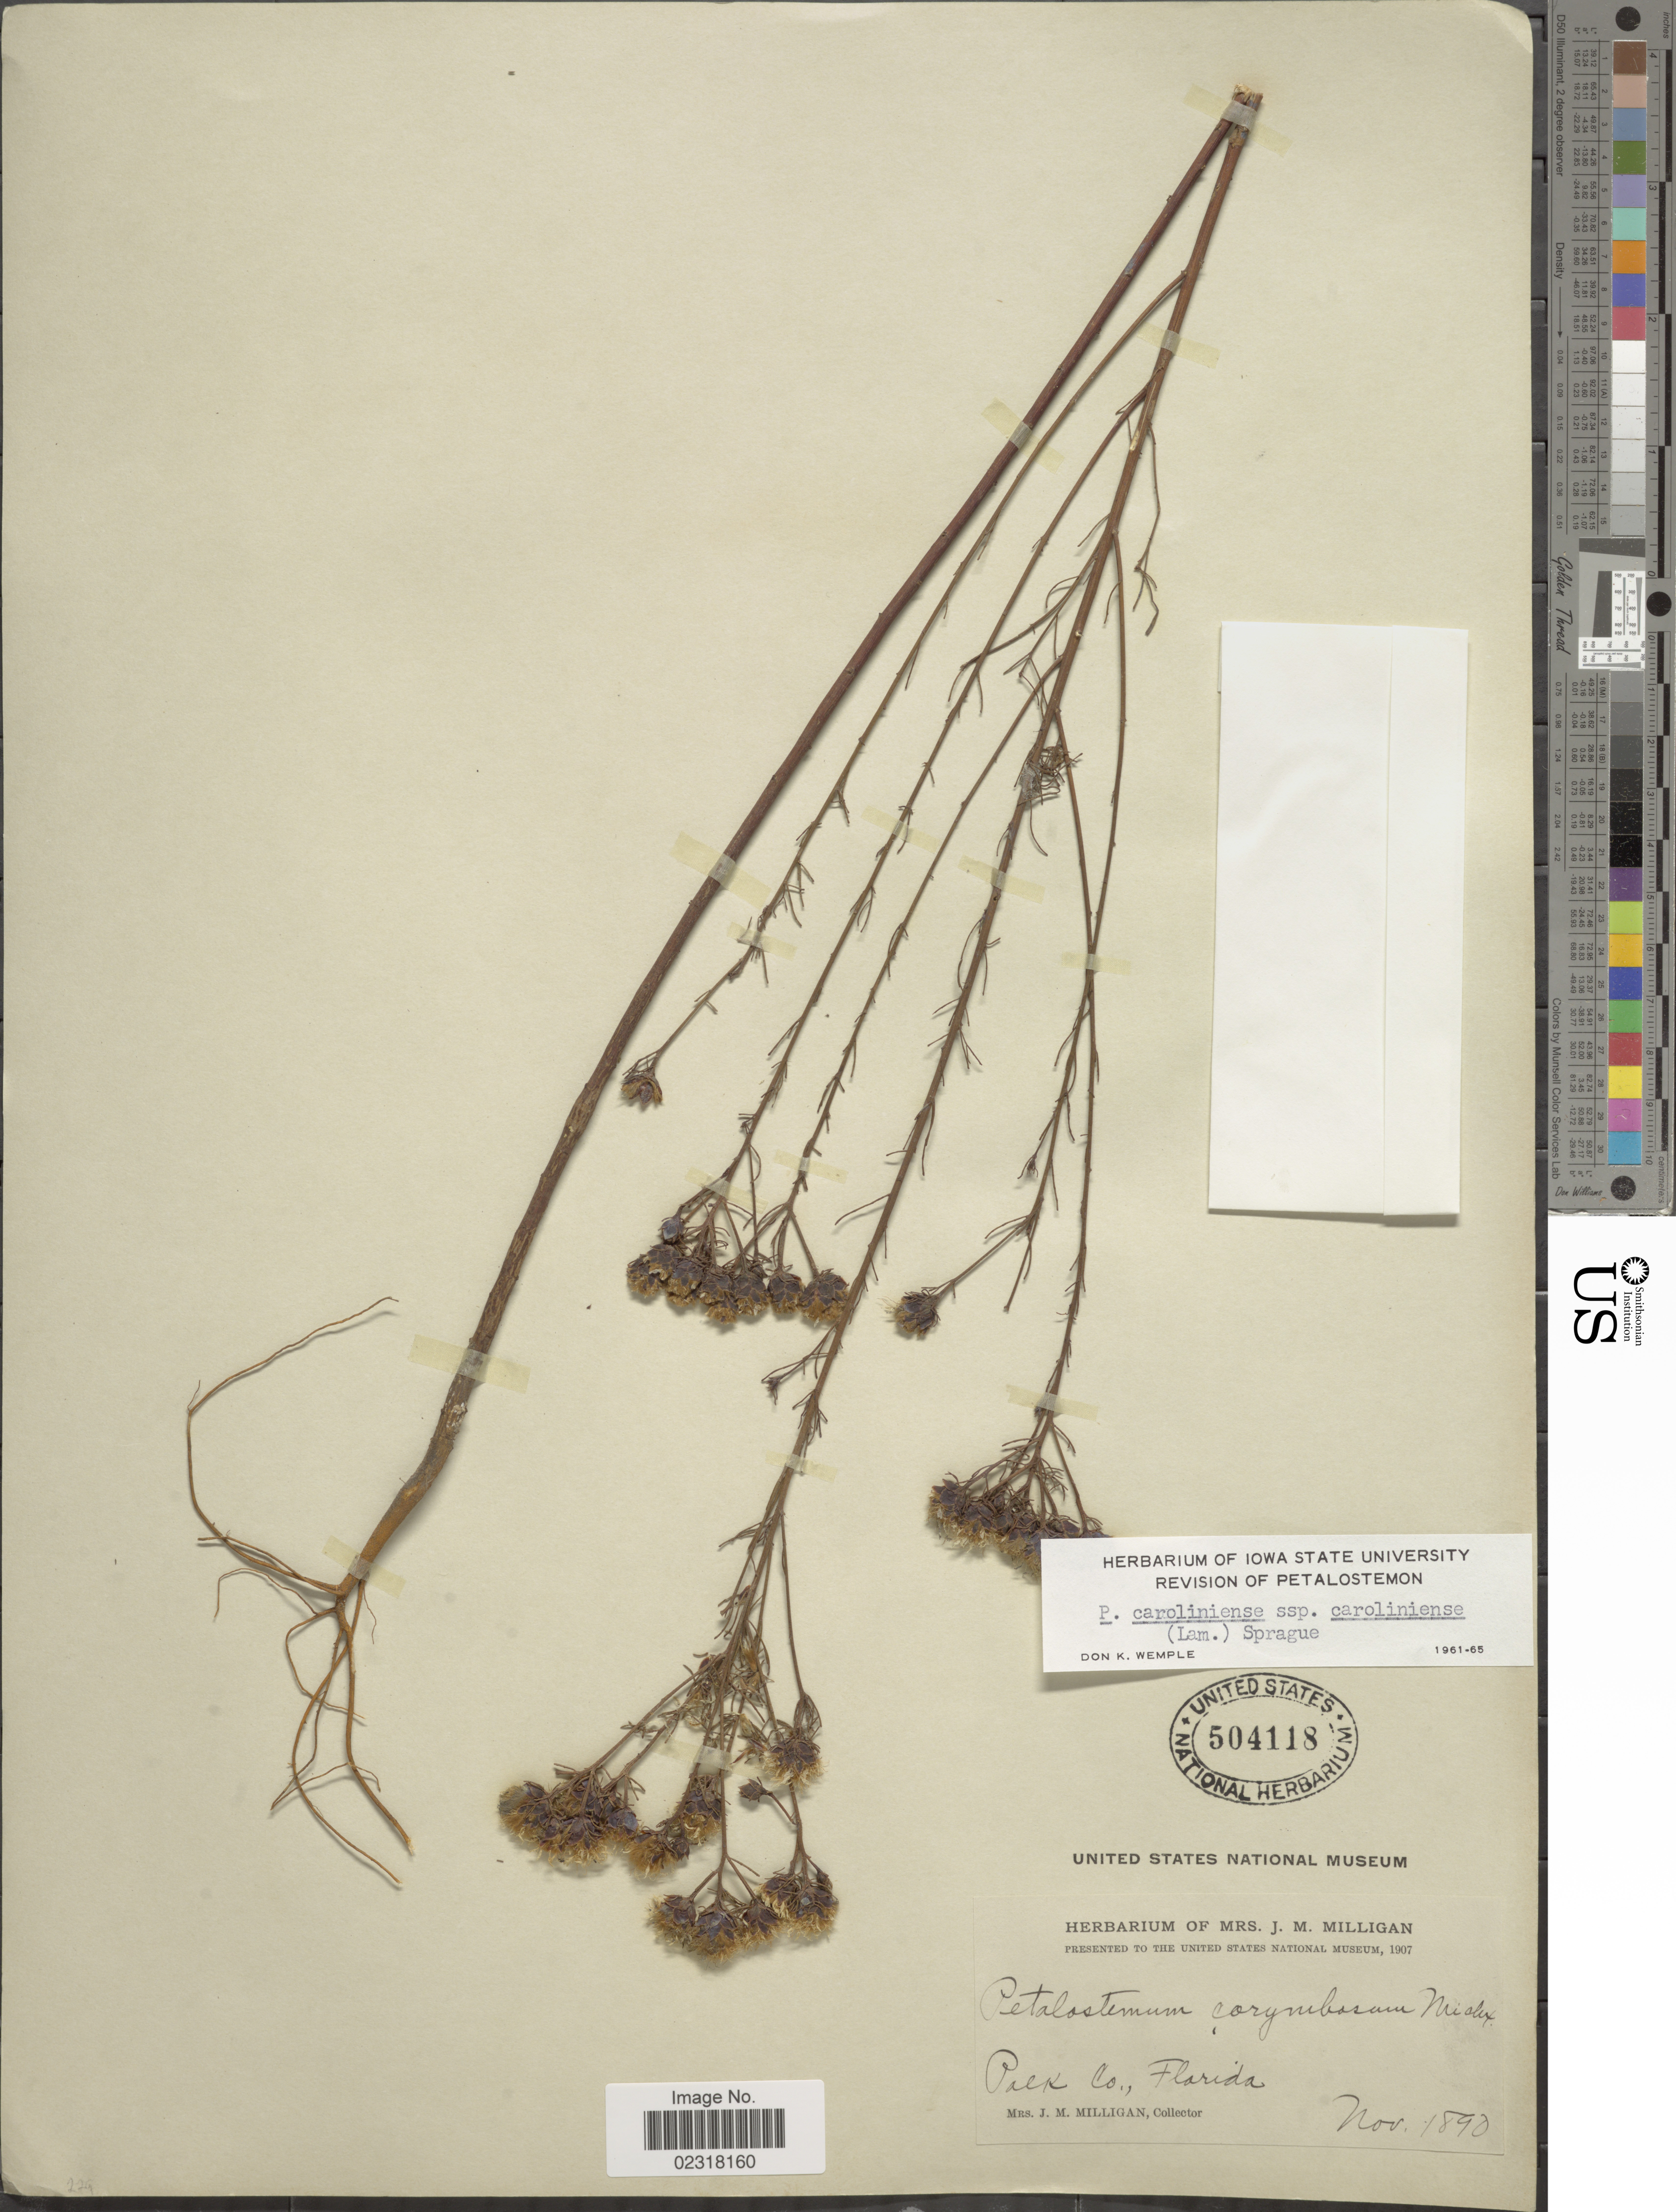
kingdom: Plantae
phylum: Tracheophyta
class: Magnoliopsida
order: Fabales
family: Fabaceae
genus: Dalea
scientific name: Dalea pinnata var. pinnata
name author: (J.F. Gmel.) Barneby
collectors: J. Milligan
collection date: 1890-11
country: United States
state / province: Florida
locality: Polk Co.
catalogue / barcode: US 504118